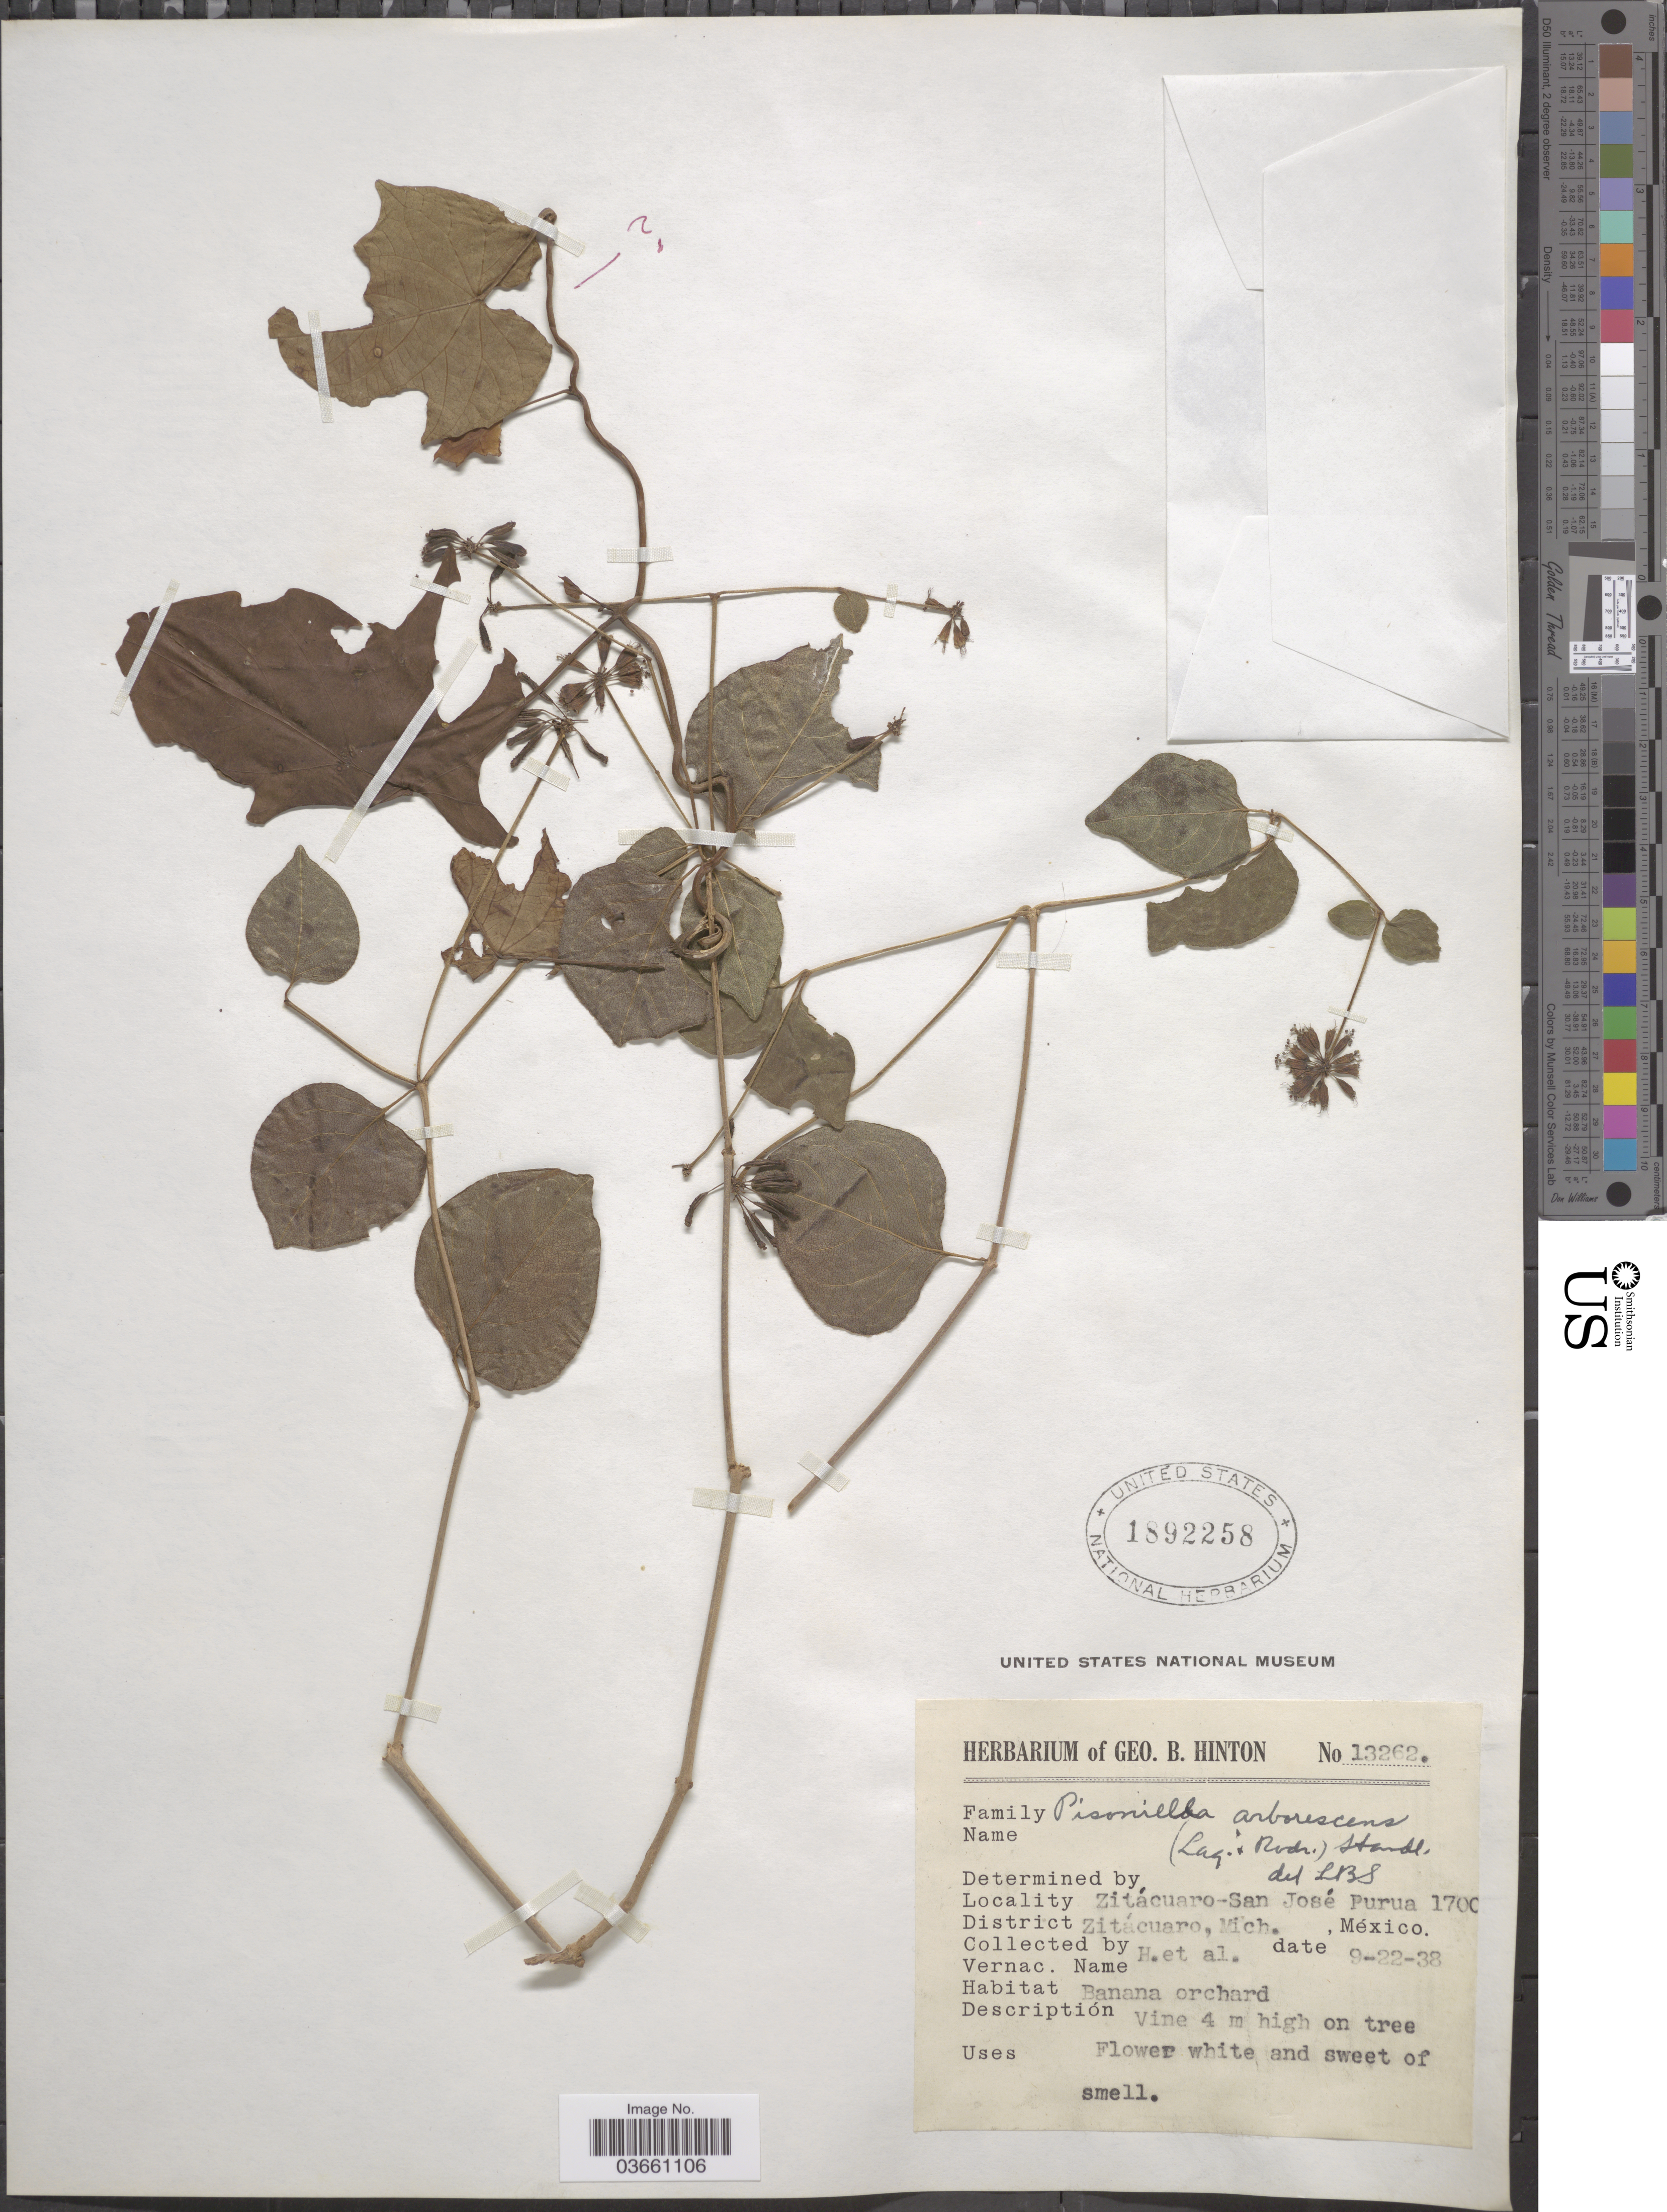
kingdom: Plantae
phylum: Tracheophyta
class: Magnoliopsida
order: Caryophyllales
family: Nyctaginaceae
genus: Pisoniella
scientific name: Pisoniella arborescens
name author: (Lag. & Rodr.) Standl.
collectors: G. B. Hinton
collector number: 13262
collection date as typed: Transcribed d/m/y: 22/9/38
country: Mexico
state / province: Michoacán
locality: Zitácuaro-San José Purua. District Zitácuaro.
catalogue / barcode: US 1892258